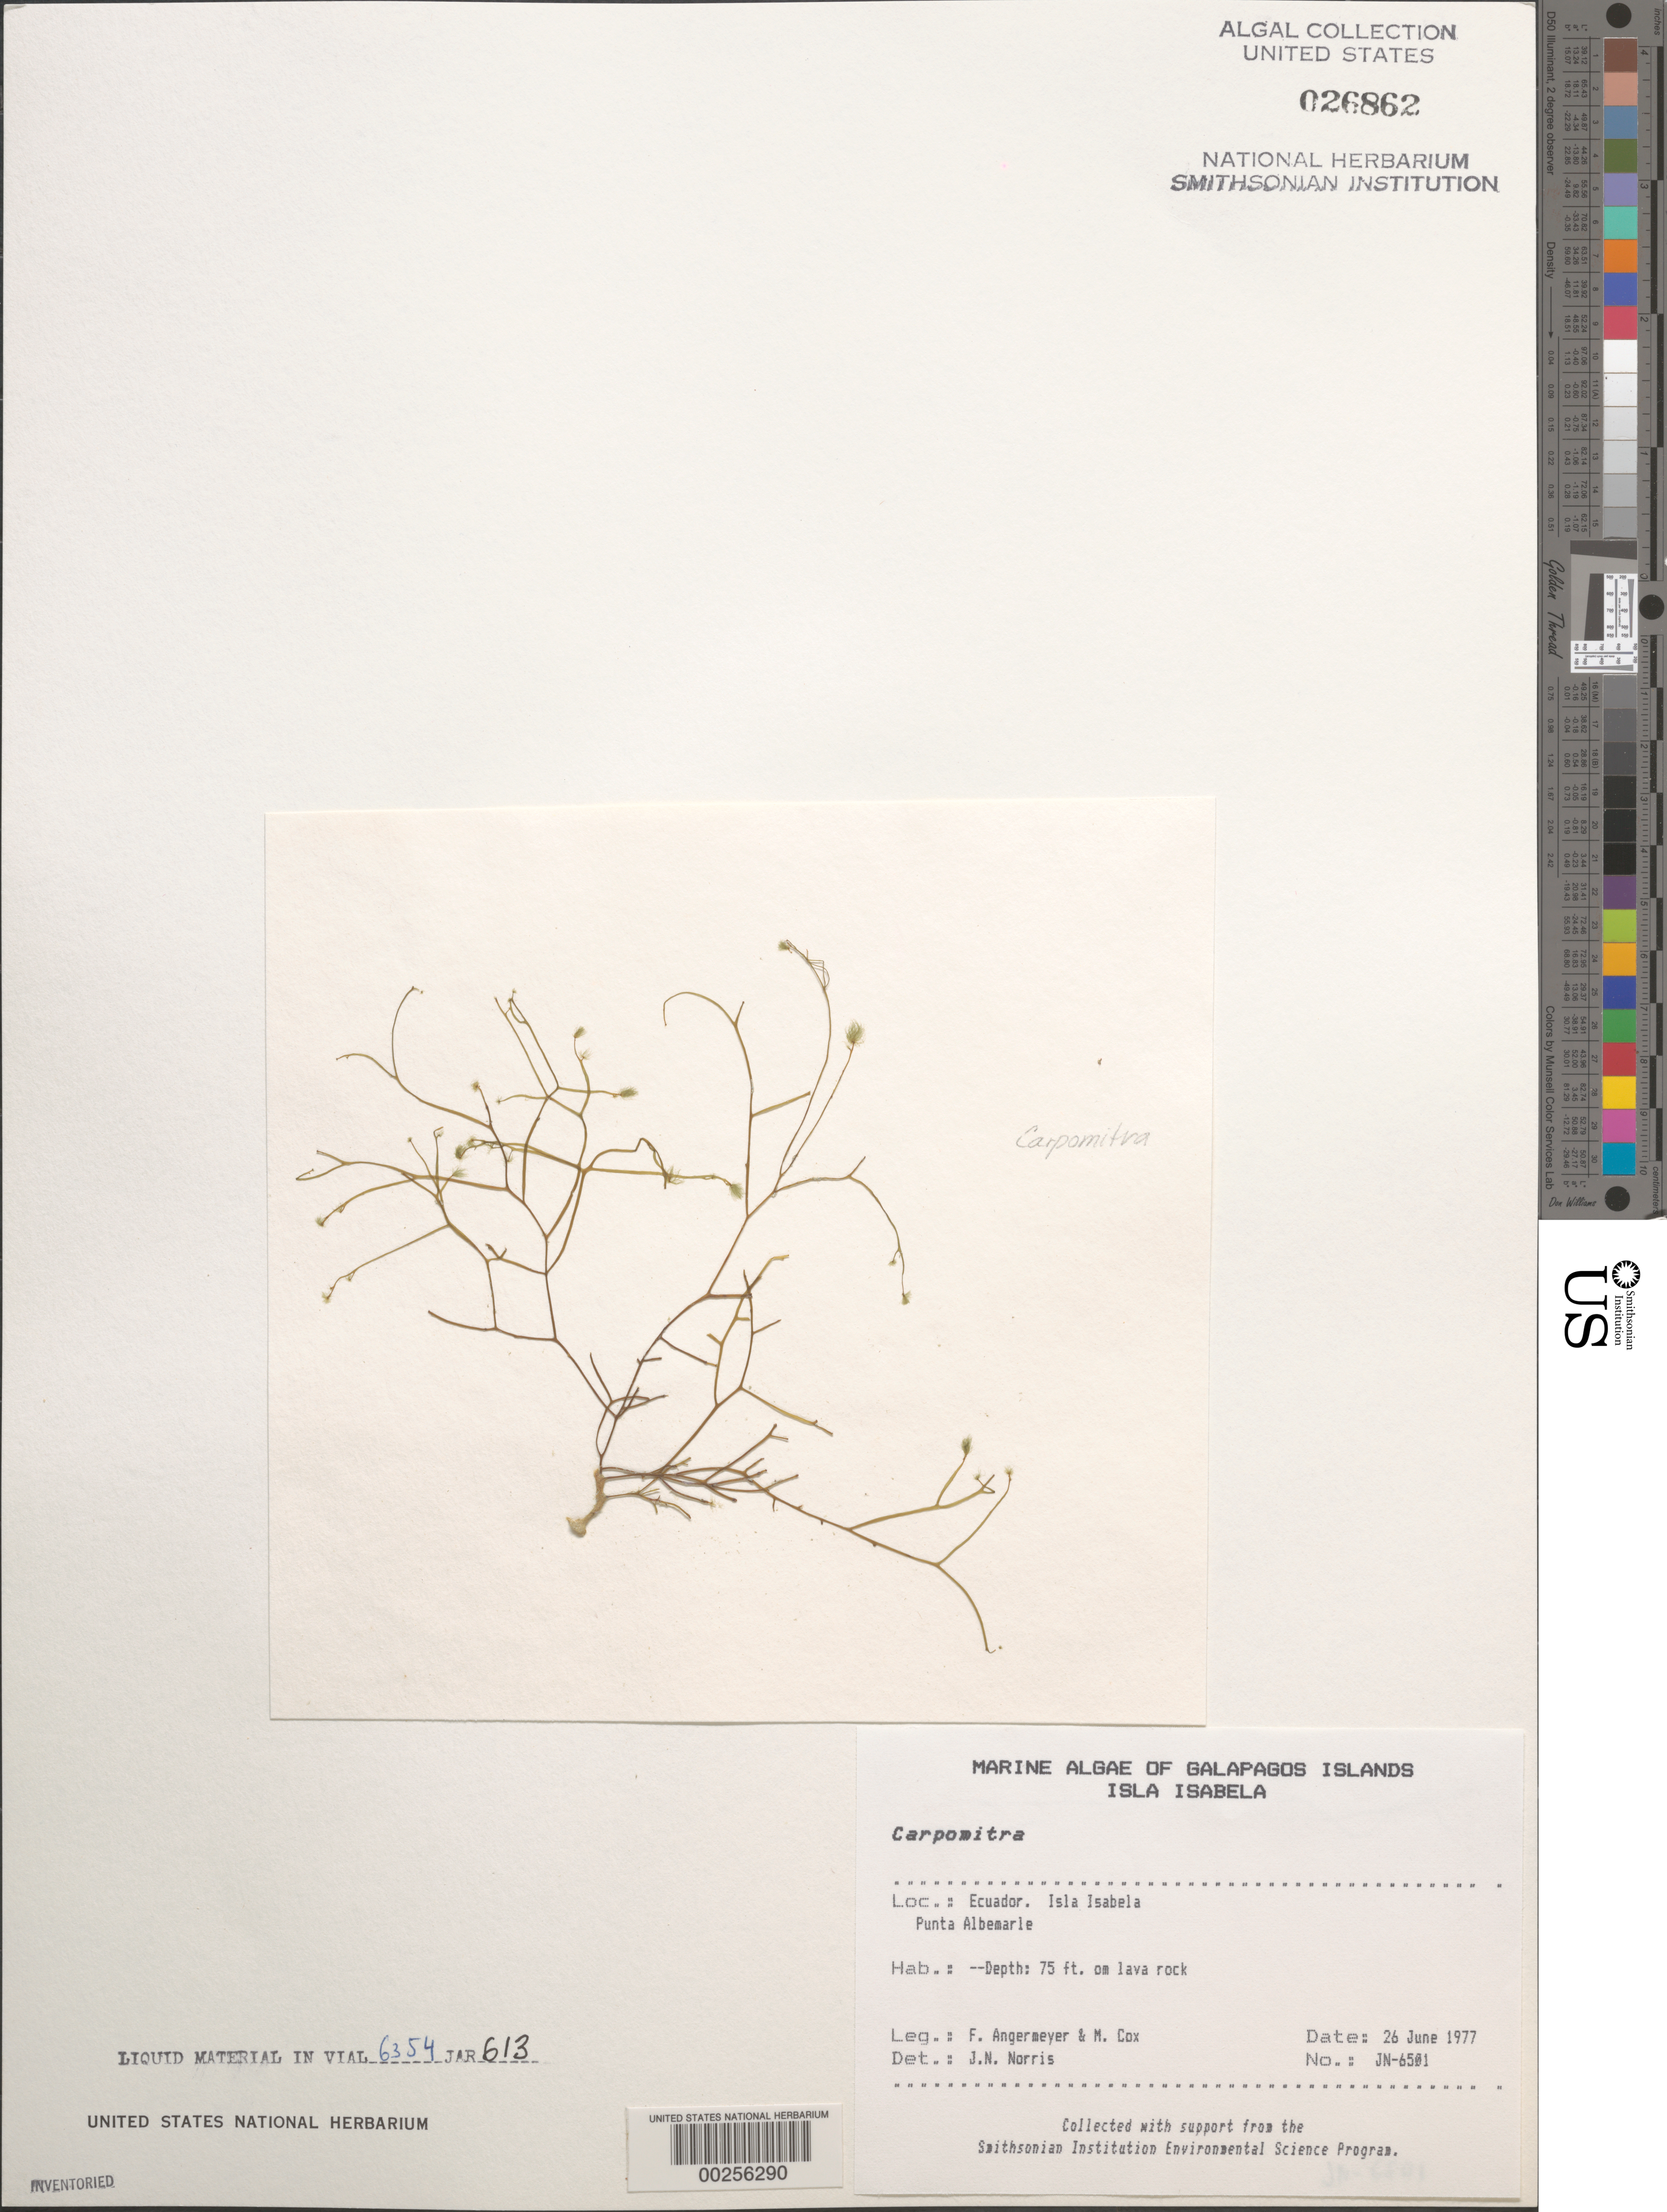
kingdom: Chromista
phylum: Ochrophyta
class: Phaeophyceae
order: Sporochnales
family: Sporochnaceae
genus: Carpomitra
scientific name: Carpomitra sp.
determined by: Norris, James N.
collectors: F. Angermeyer & M. Cox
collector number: JN-6501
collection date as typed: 26 Jun 1977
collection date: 1977-06-26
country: Ecuador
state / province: Colón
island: Isabela [Albemarle]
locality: Punta Albemarle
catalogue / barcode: US 26862